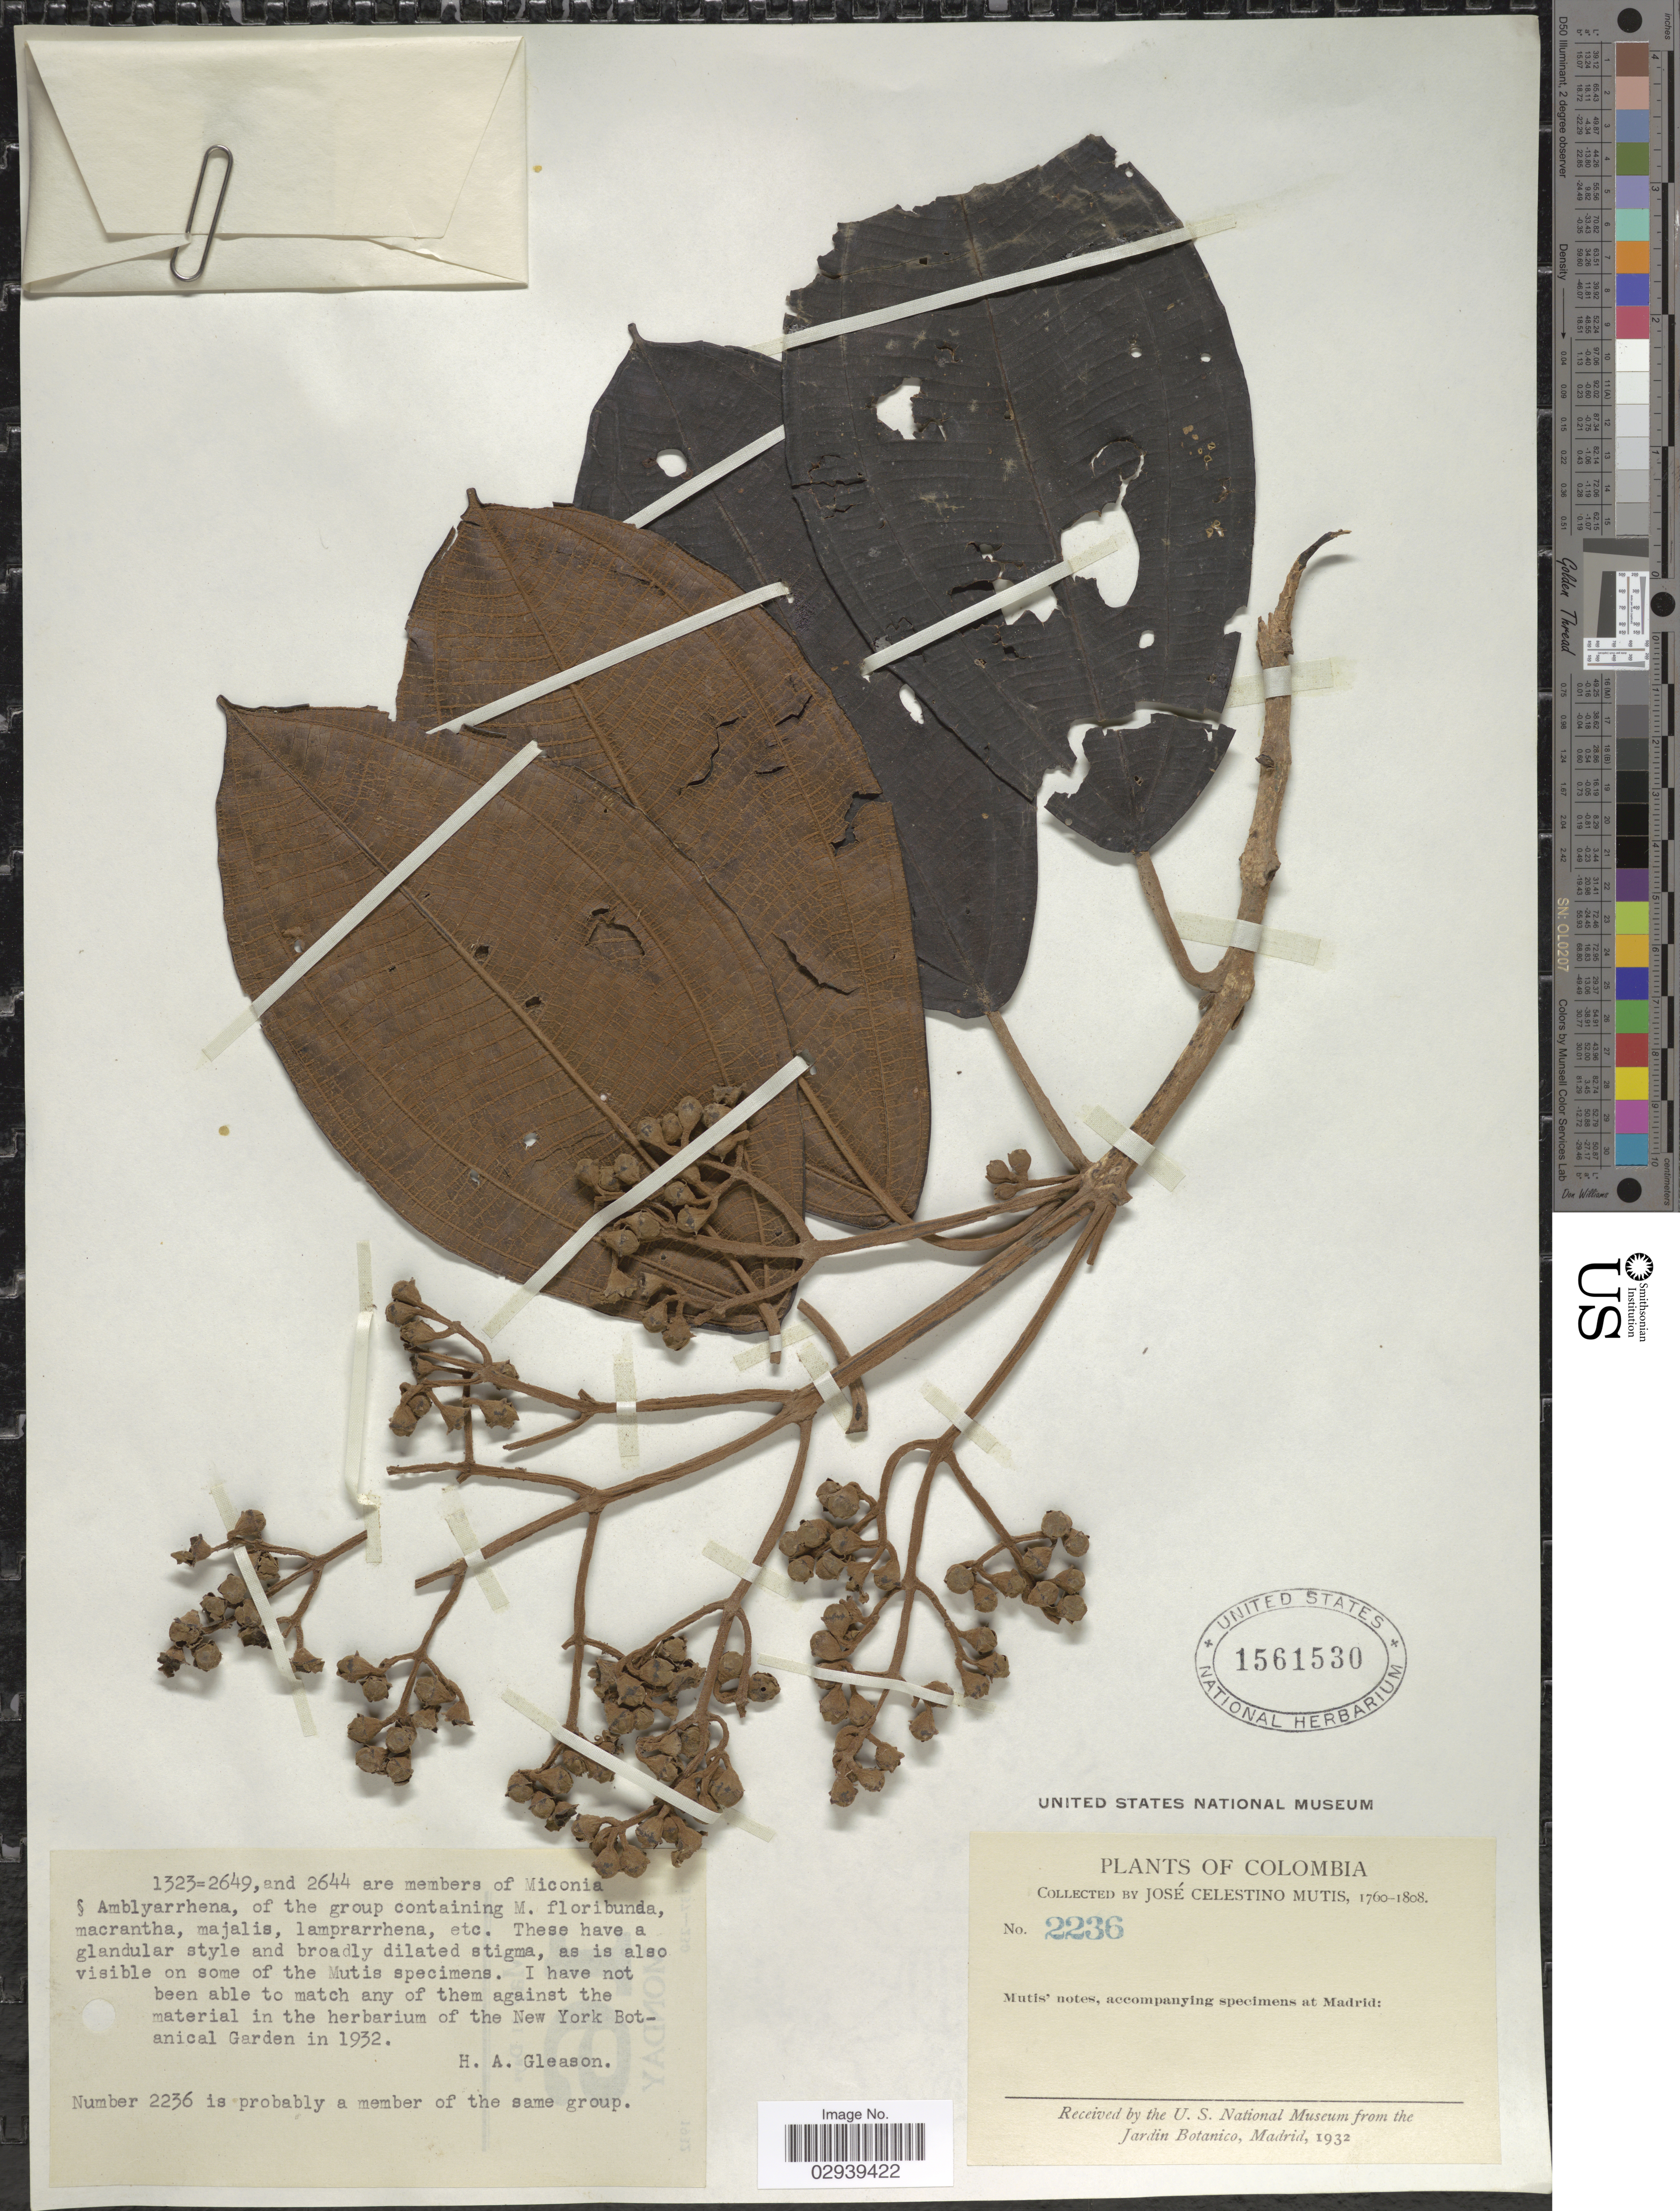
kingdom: Plantae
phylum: Tracheophyta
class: Magnoliopsida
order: Myrtales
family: Melastomataceae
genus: Miconia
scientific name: Miconia floribunda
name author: (Bonpl.) DC.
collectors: J. C. B. Mutis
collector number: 2236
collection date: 1760/1808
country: Colombia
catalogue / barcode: US 1561530